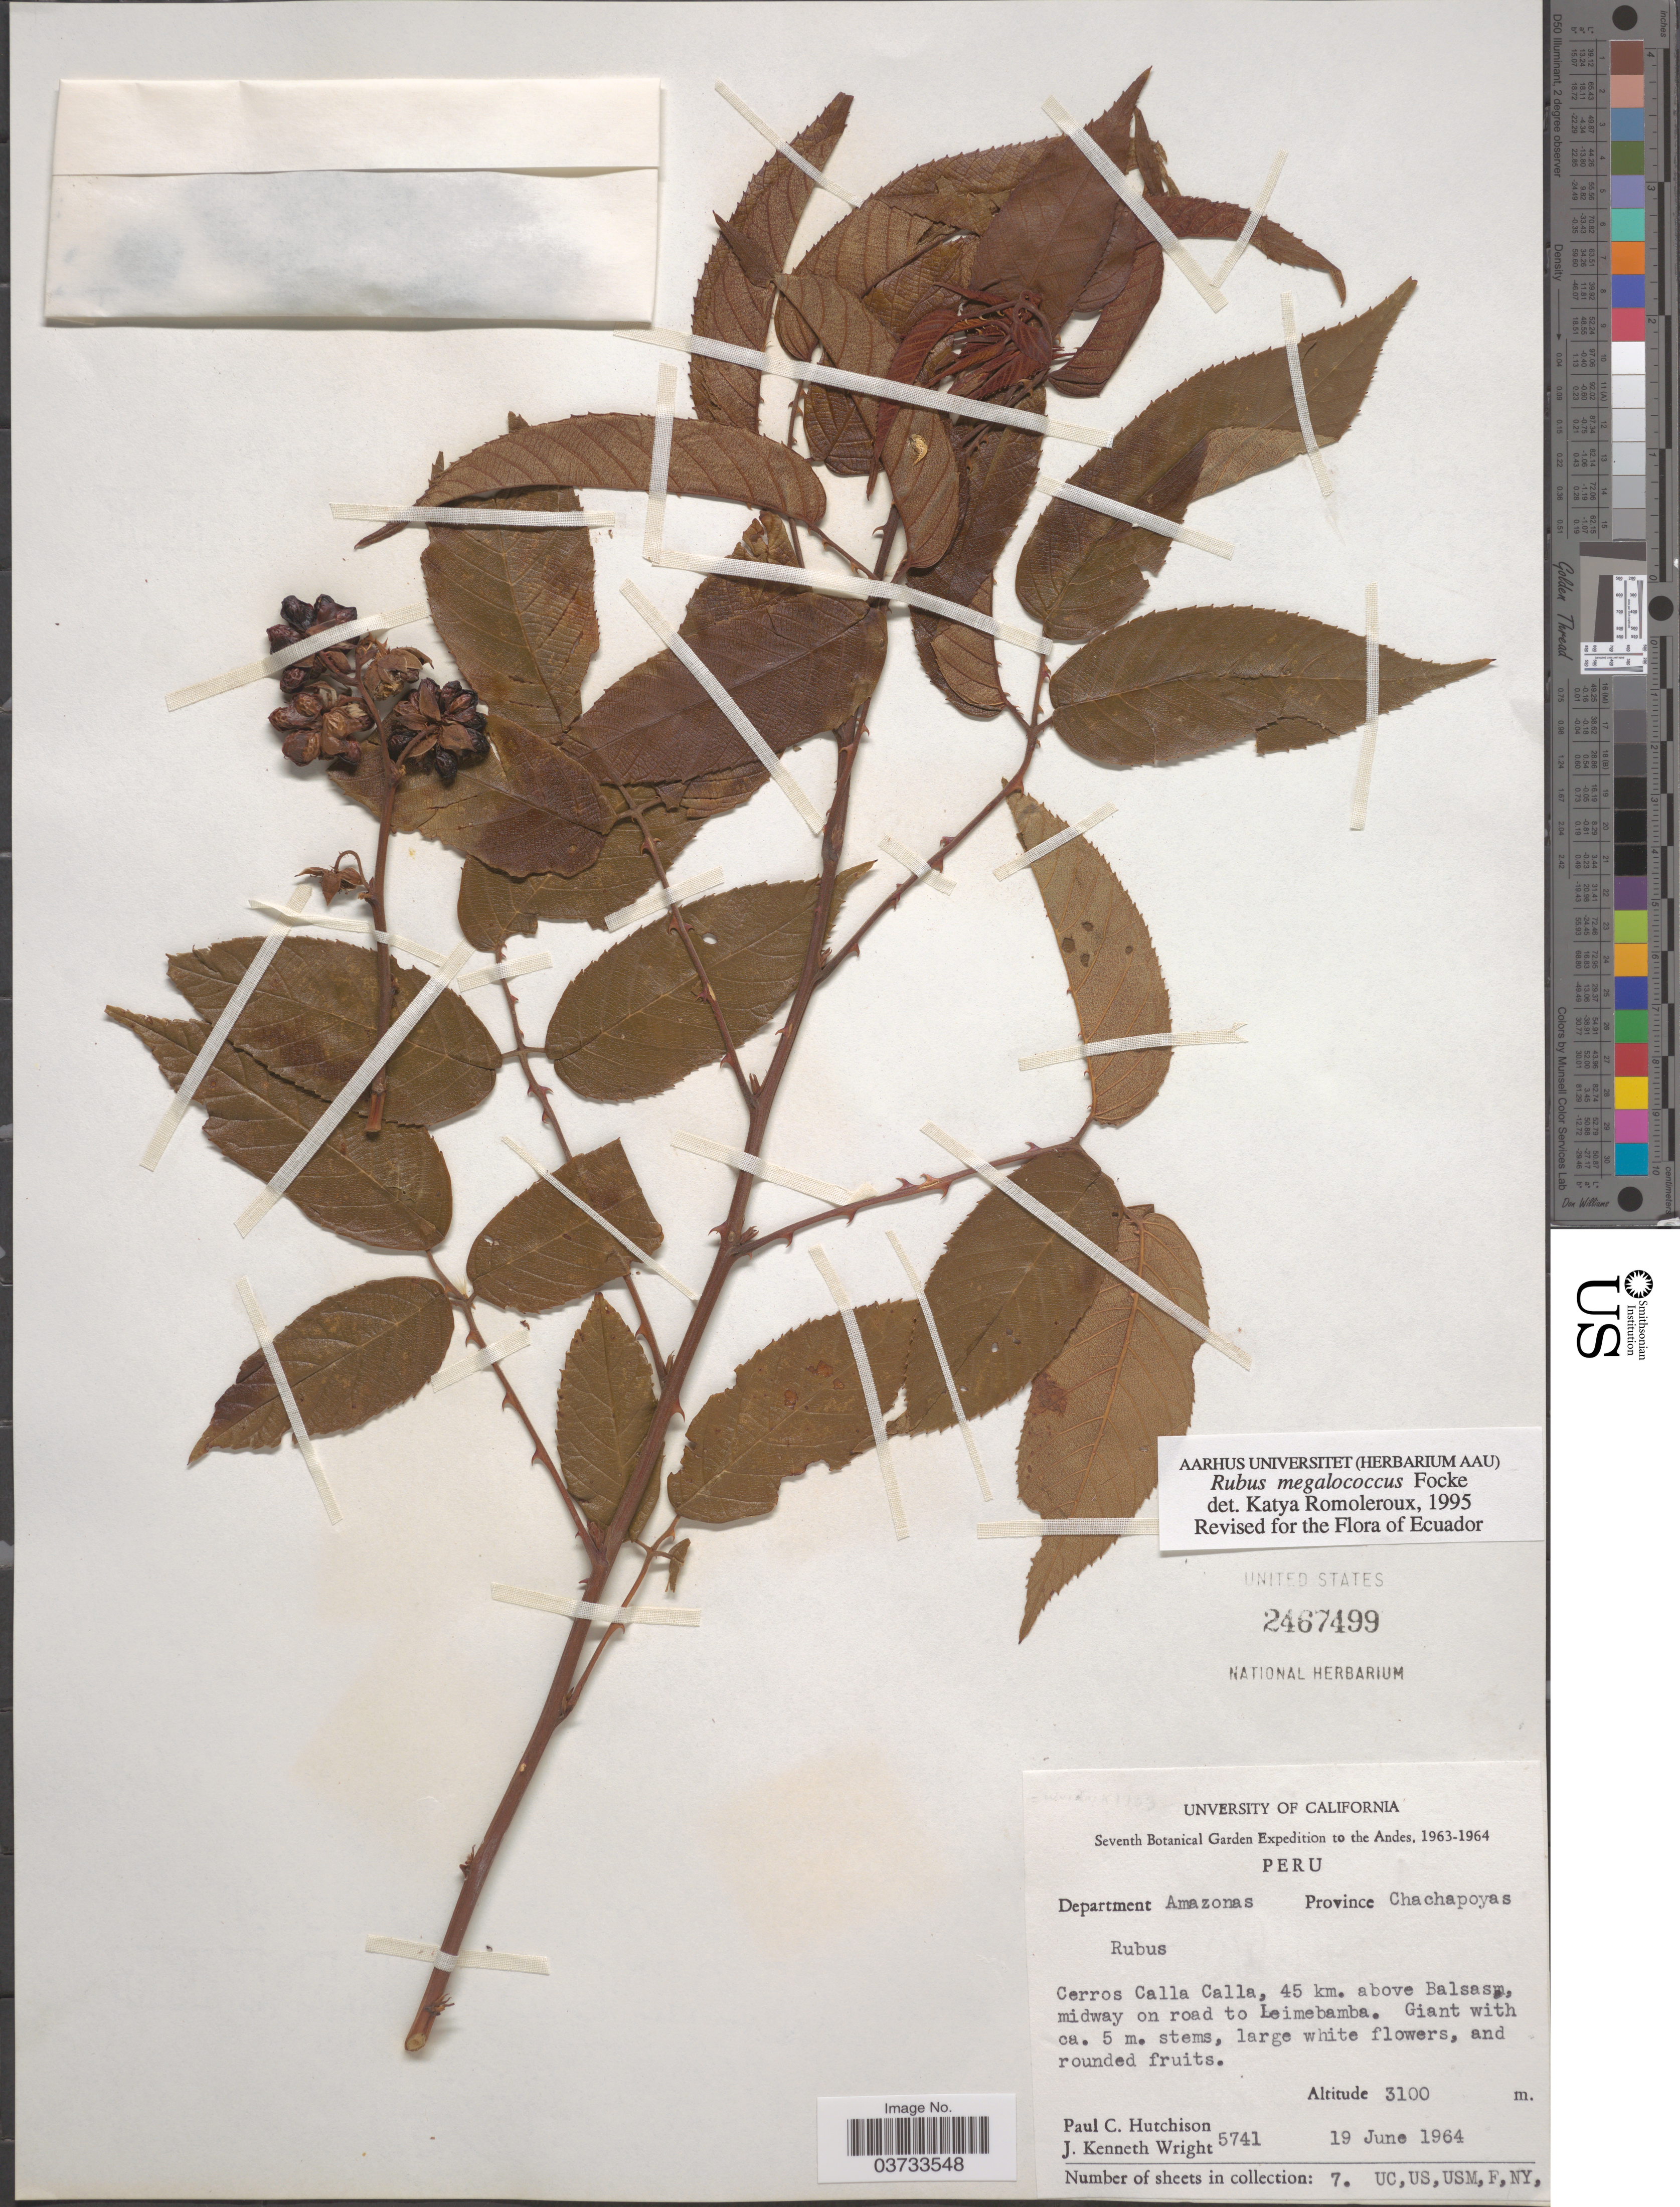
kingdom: Plantae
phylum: Tracheophyta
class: Magnoliopsida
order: Rosales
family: Rosaceae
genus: Rubus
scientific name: Rubus megalococcus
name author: Focke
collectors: P. C. Hutchison & J. K. Wright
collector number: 5741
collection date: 1964-06-19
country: Peru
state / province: Amazonas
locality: The Andes. Department Amazonas. Province Chachapoyas. Cerros Calla Calla, 45 km. above Balsasm, midway on road to Leimebamba.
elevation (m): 3100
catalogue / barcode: US 2467499